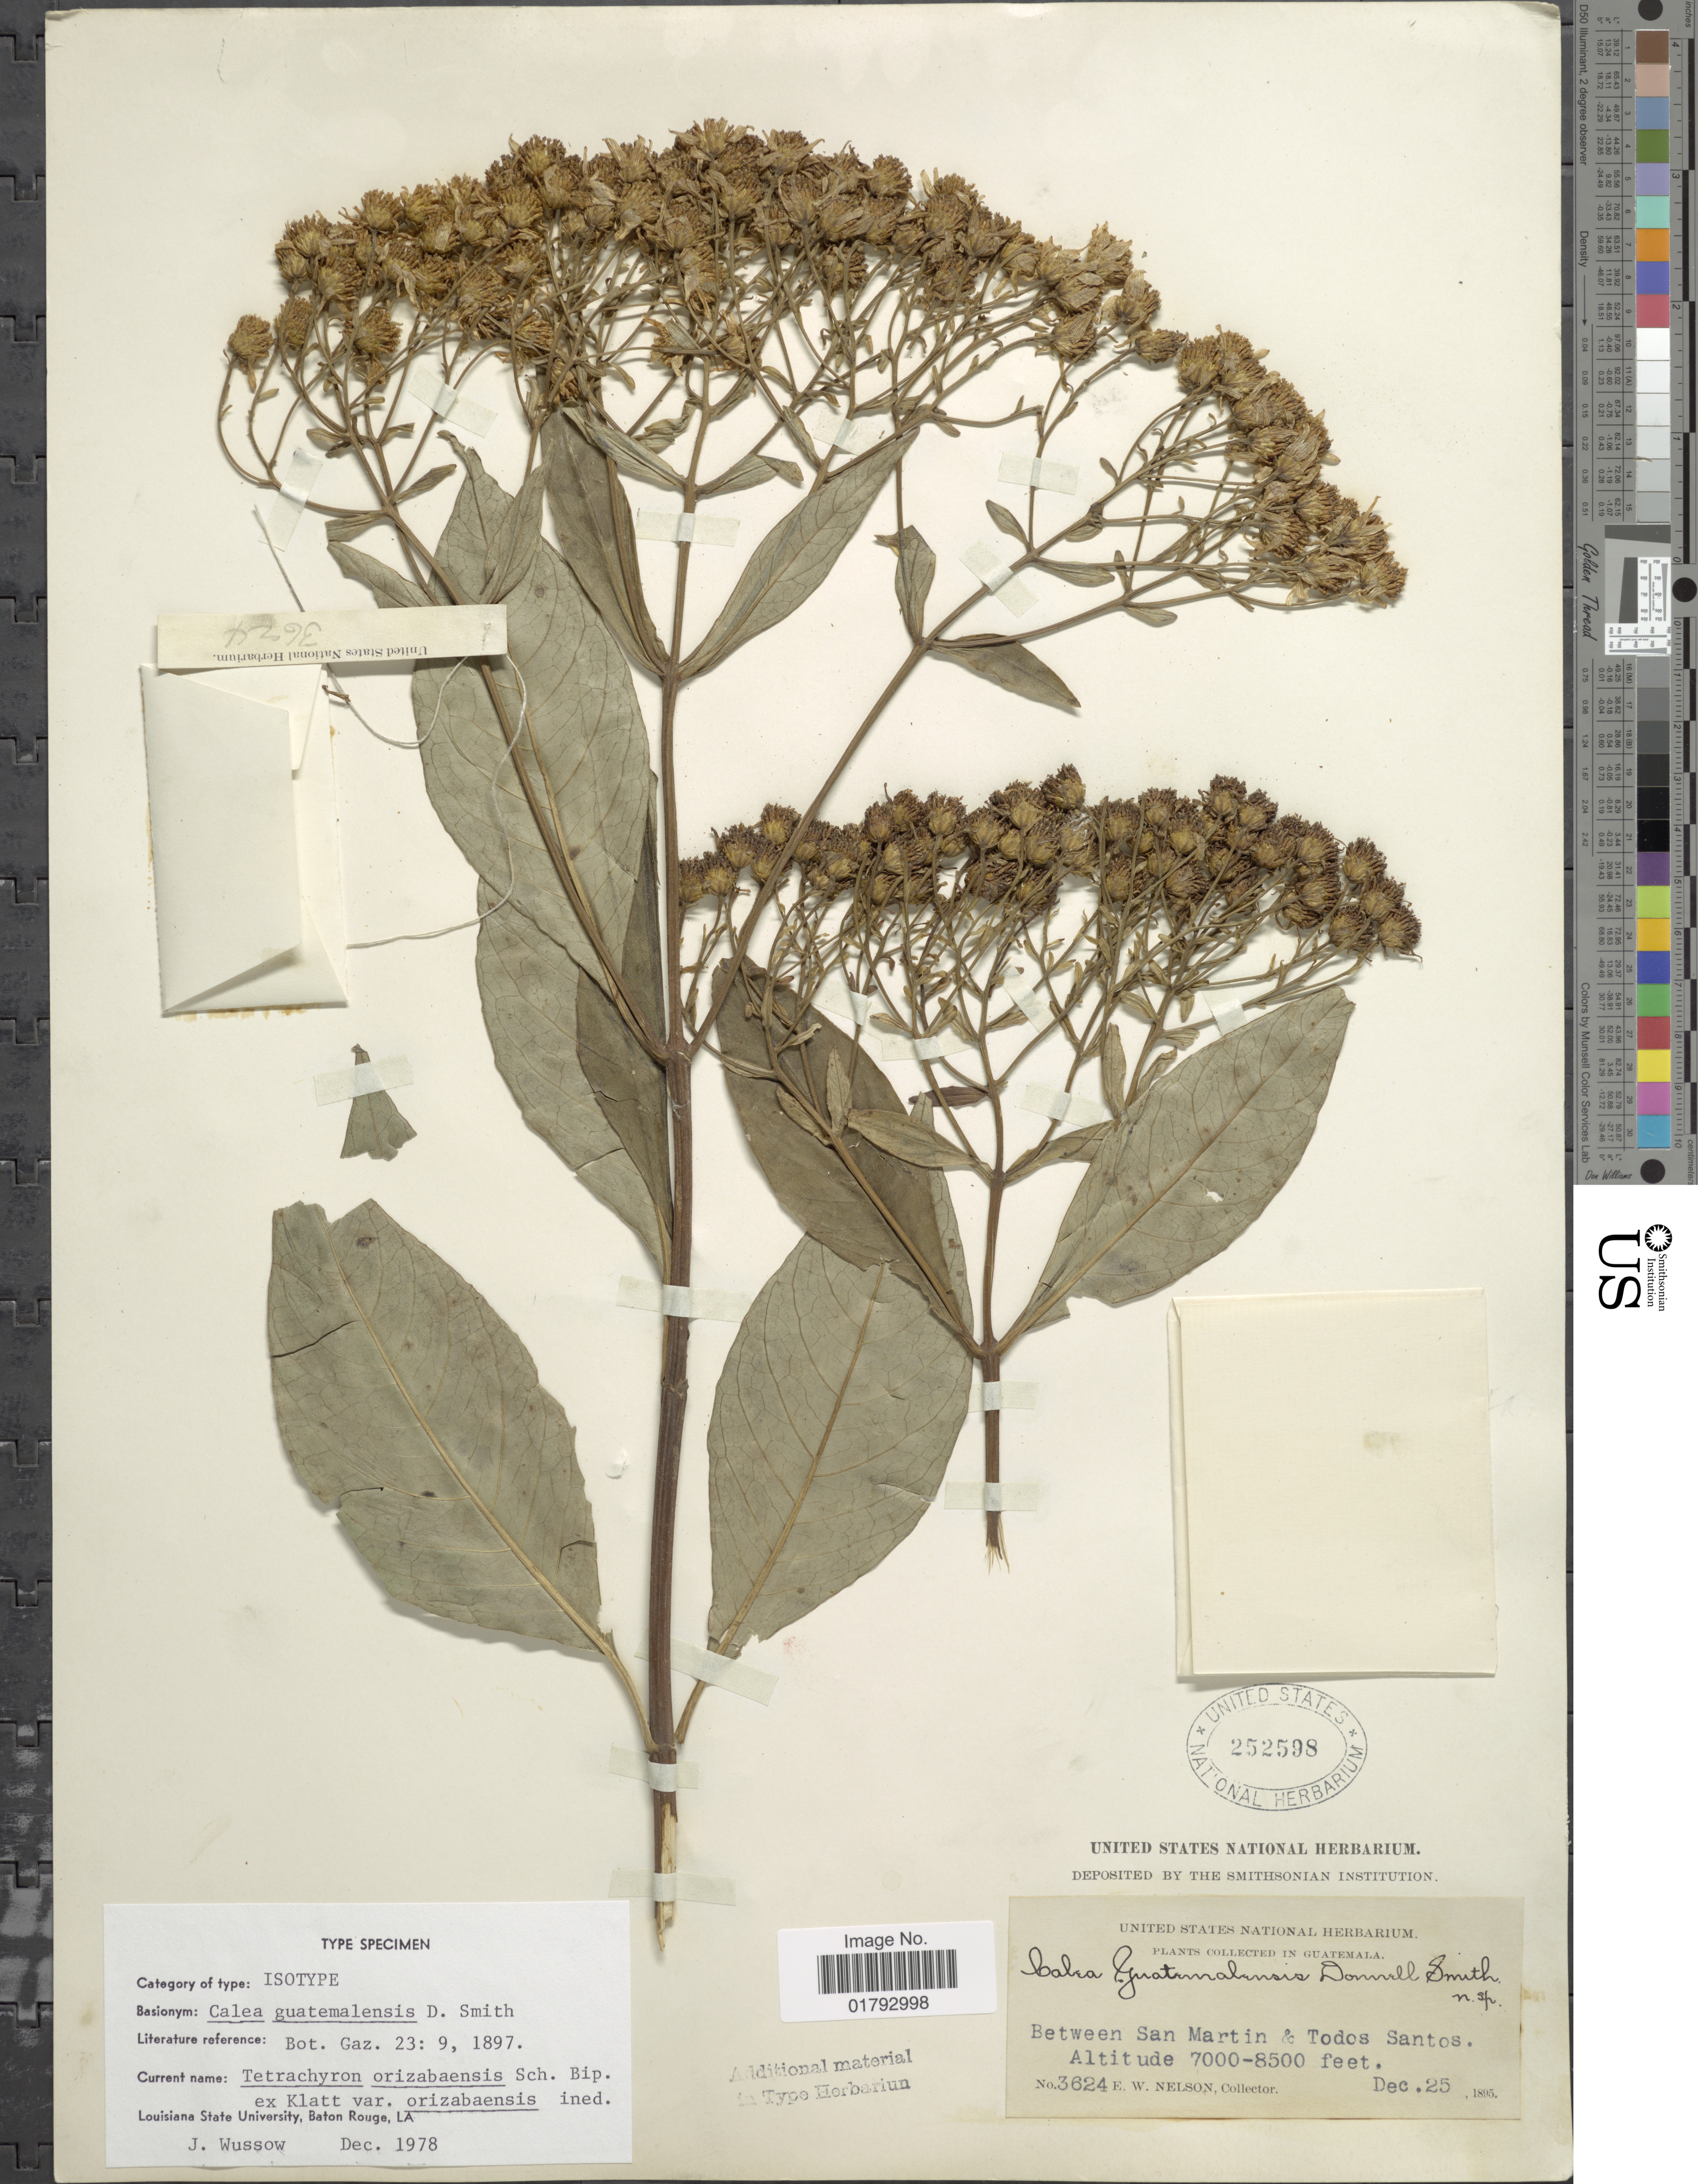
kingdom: Plantae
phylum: Tracheophyta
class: Magnoliopsida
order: Asterales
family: Asteraceae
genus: Tetrachyron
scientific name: Tetrachyron orizabensis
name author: (Klatt) Wussow &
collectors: E. W. Nelson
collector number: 3624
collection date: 1895-12-25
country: Guatemala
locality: Between San Martin & Todos Santos.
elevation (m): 213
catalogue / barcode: US 252598